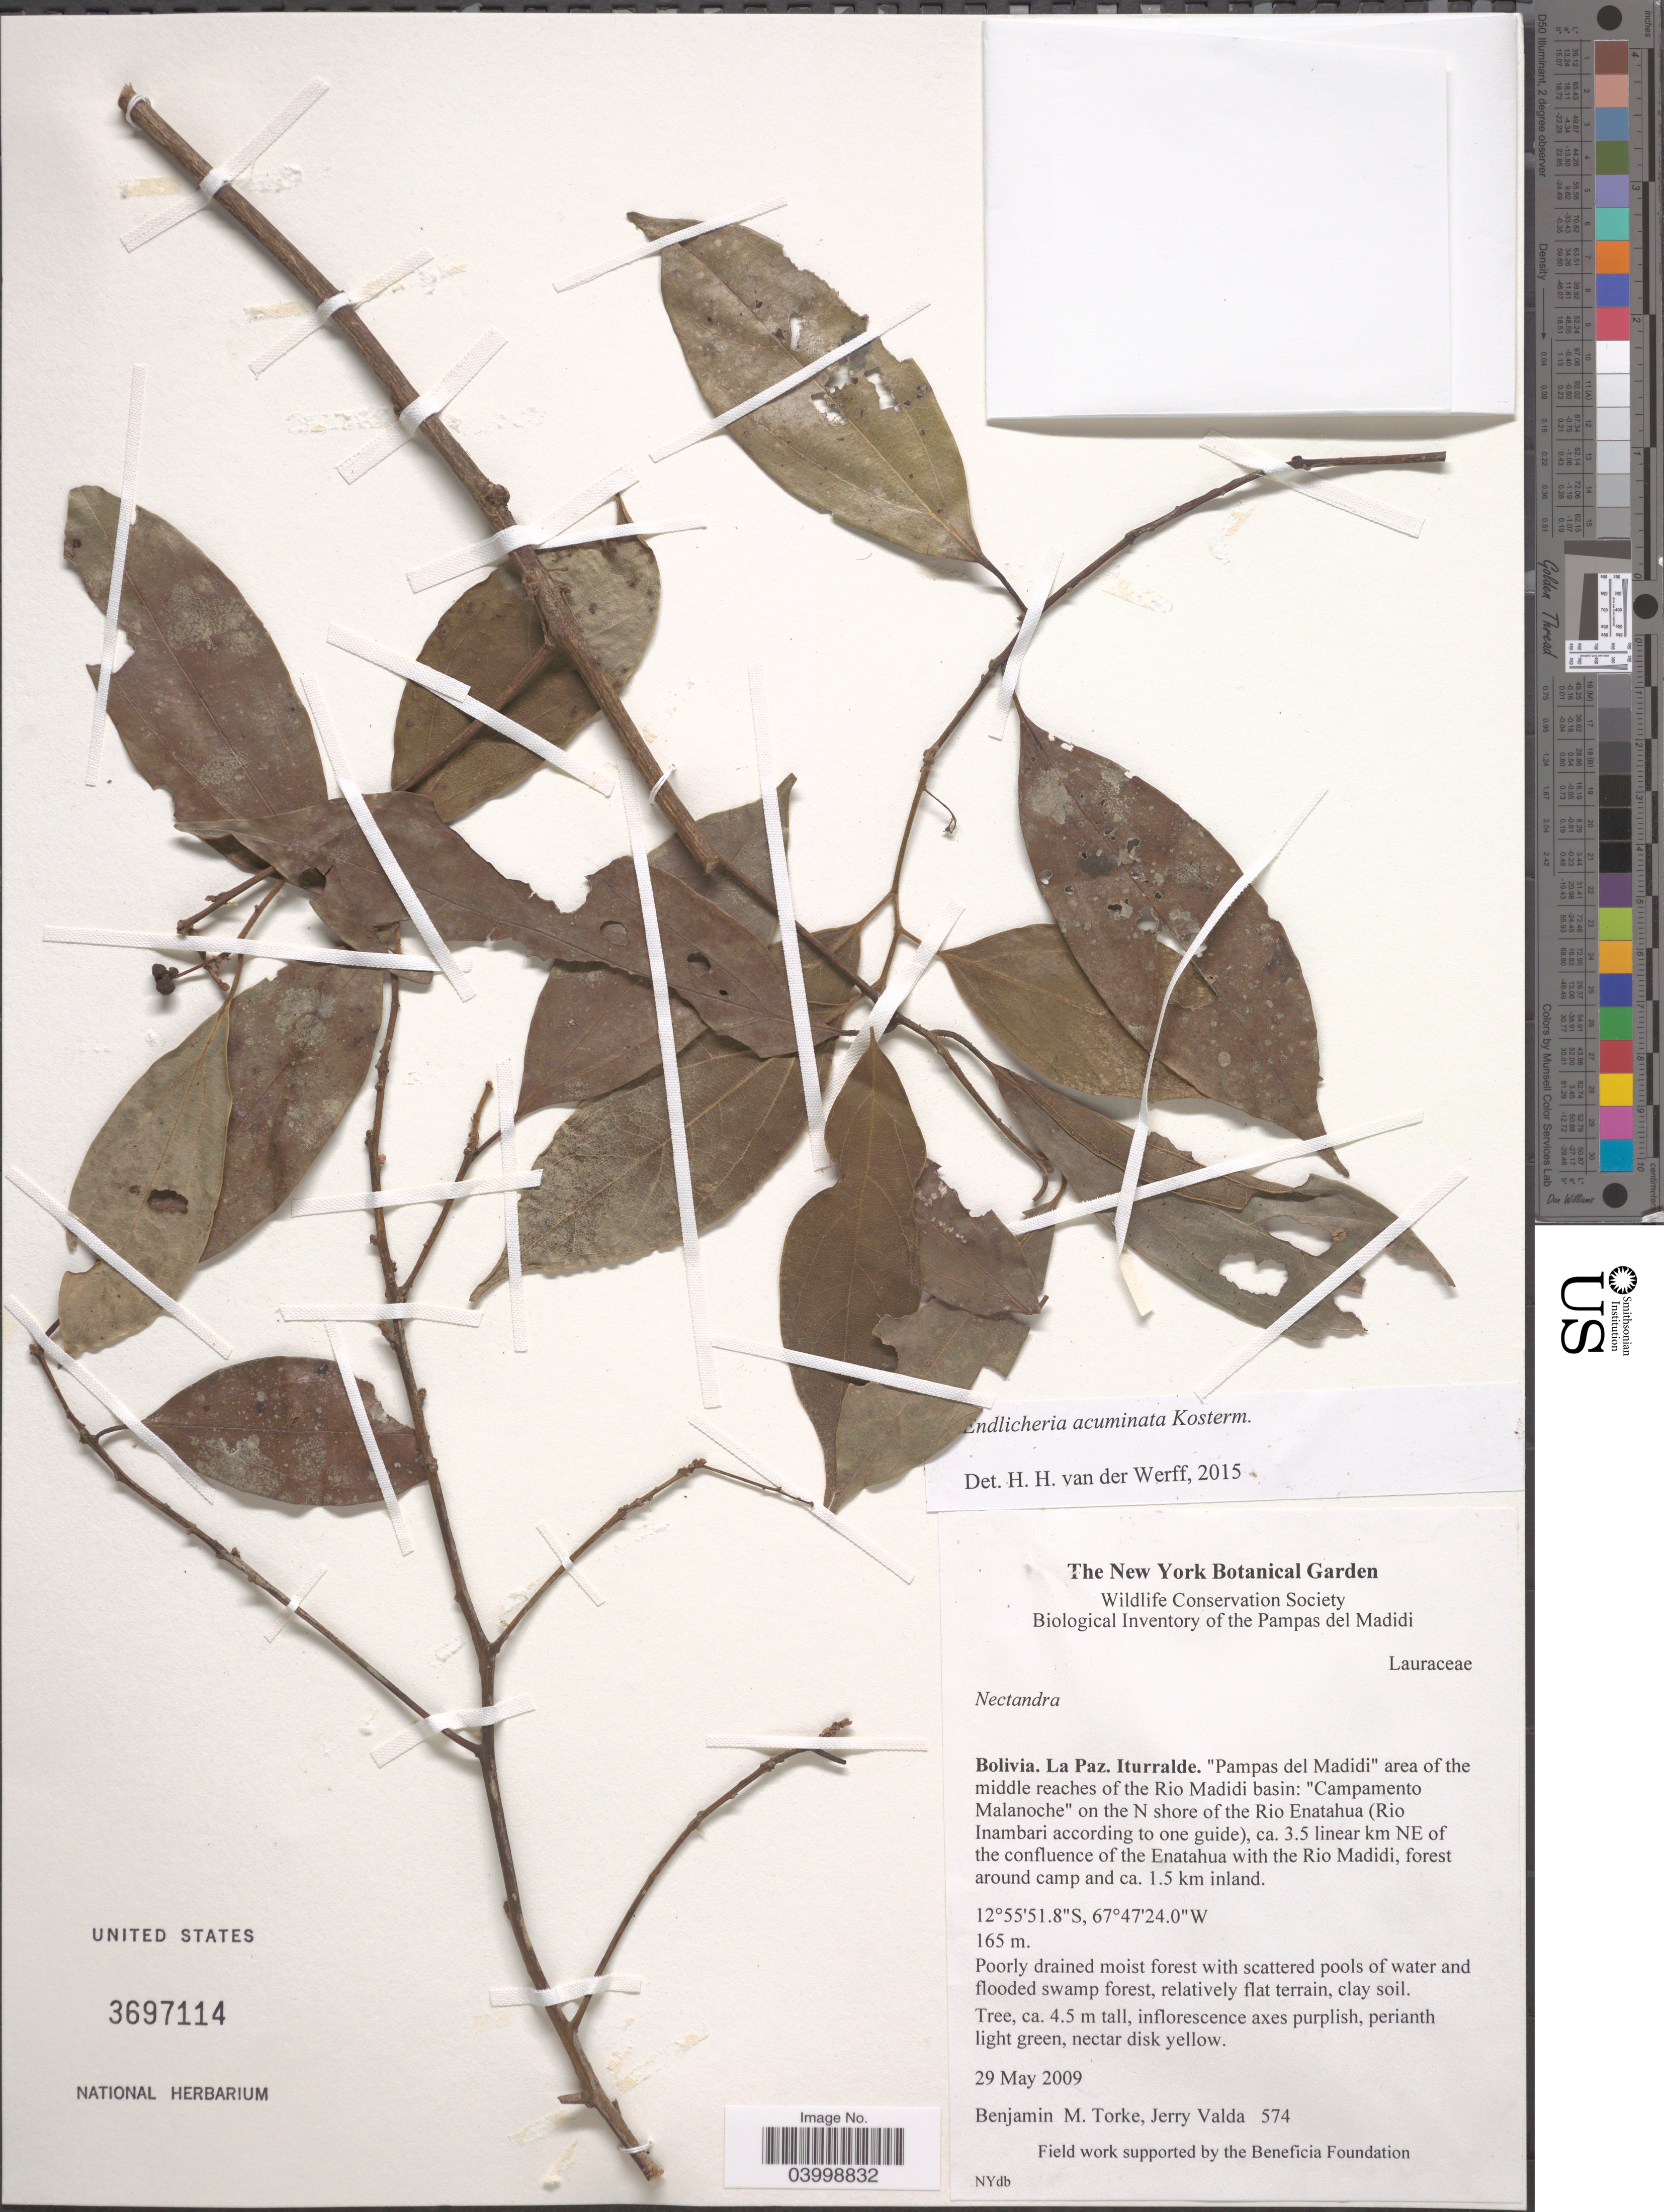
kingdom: Plantae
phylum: Tracheophyta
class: Magnoliopsida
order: Laurales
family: Lauraceae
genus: Endlicheria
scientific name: Endlicheria acuminata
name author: Kosterm.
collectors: B. M. Torke & J. Valda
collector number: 574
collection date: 2009-05-29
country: Bolivia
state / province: La Paz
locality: Iturralde. "Pampas del Madidi" area of the middle reaches of the Rio Madidi basin: "Campamento Malanoche" on the N Shore of the Rio Enatahua (Rio Inambari according to one guide), ca. 3.5 linear km NE of the confluence of the Enatahua with the Rio Madidi, forest around camp and ca. 1.5 km inland.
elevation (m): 165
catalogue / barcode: US 3697114